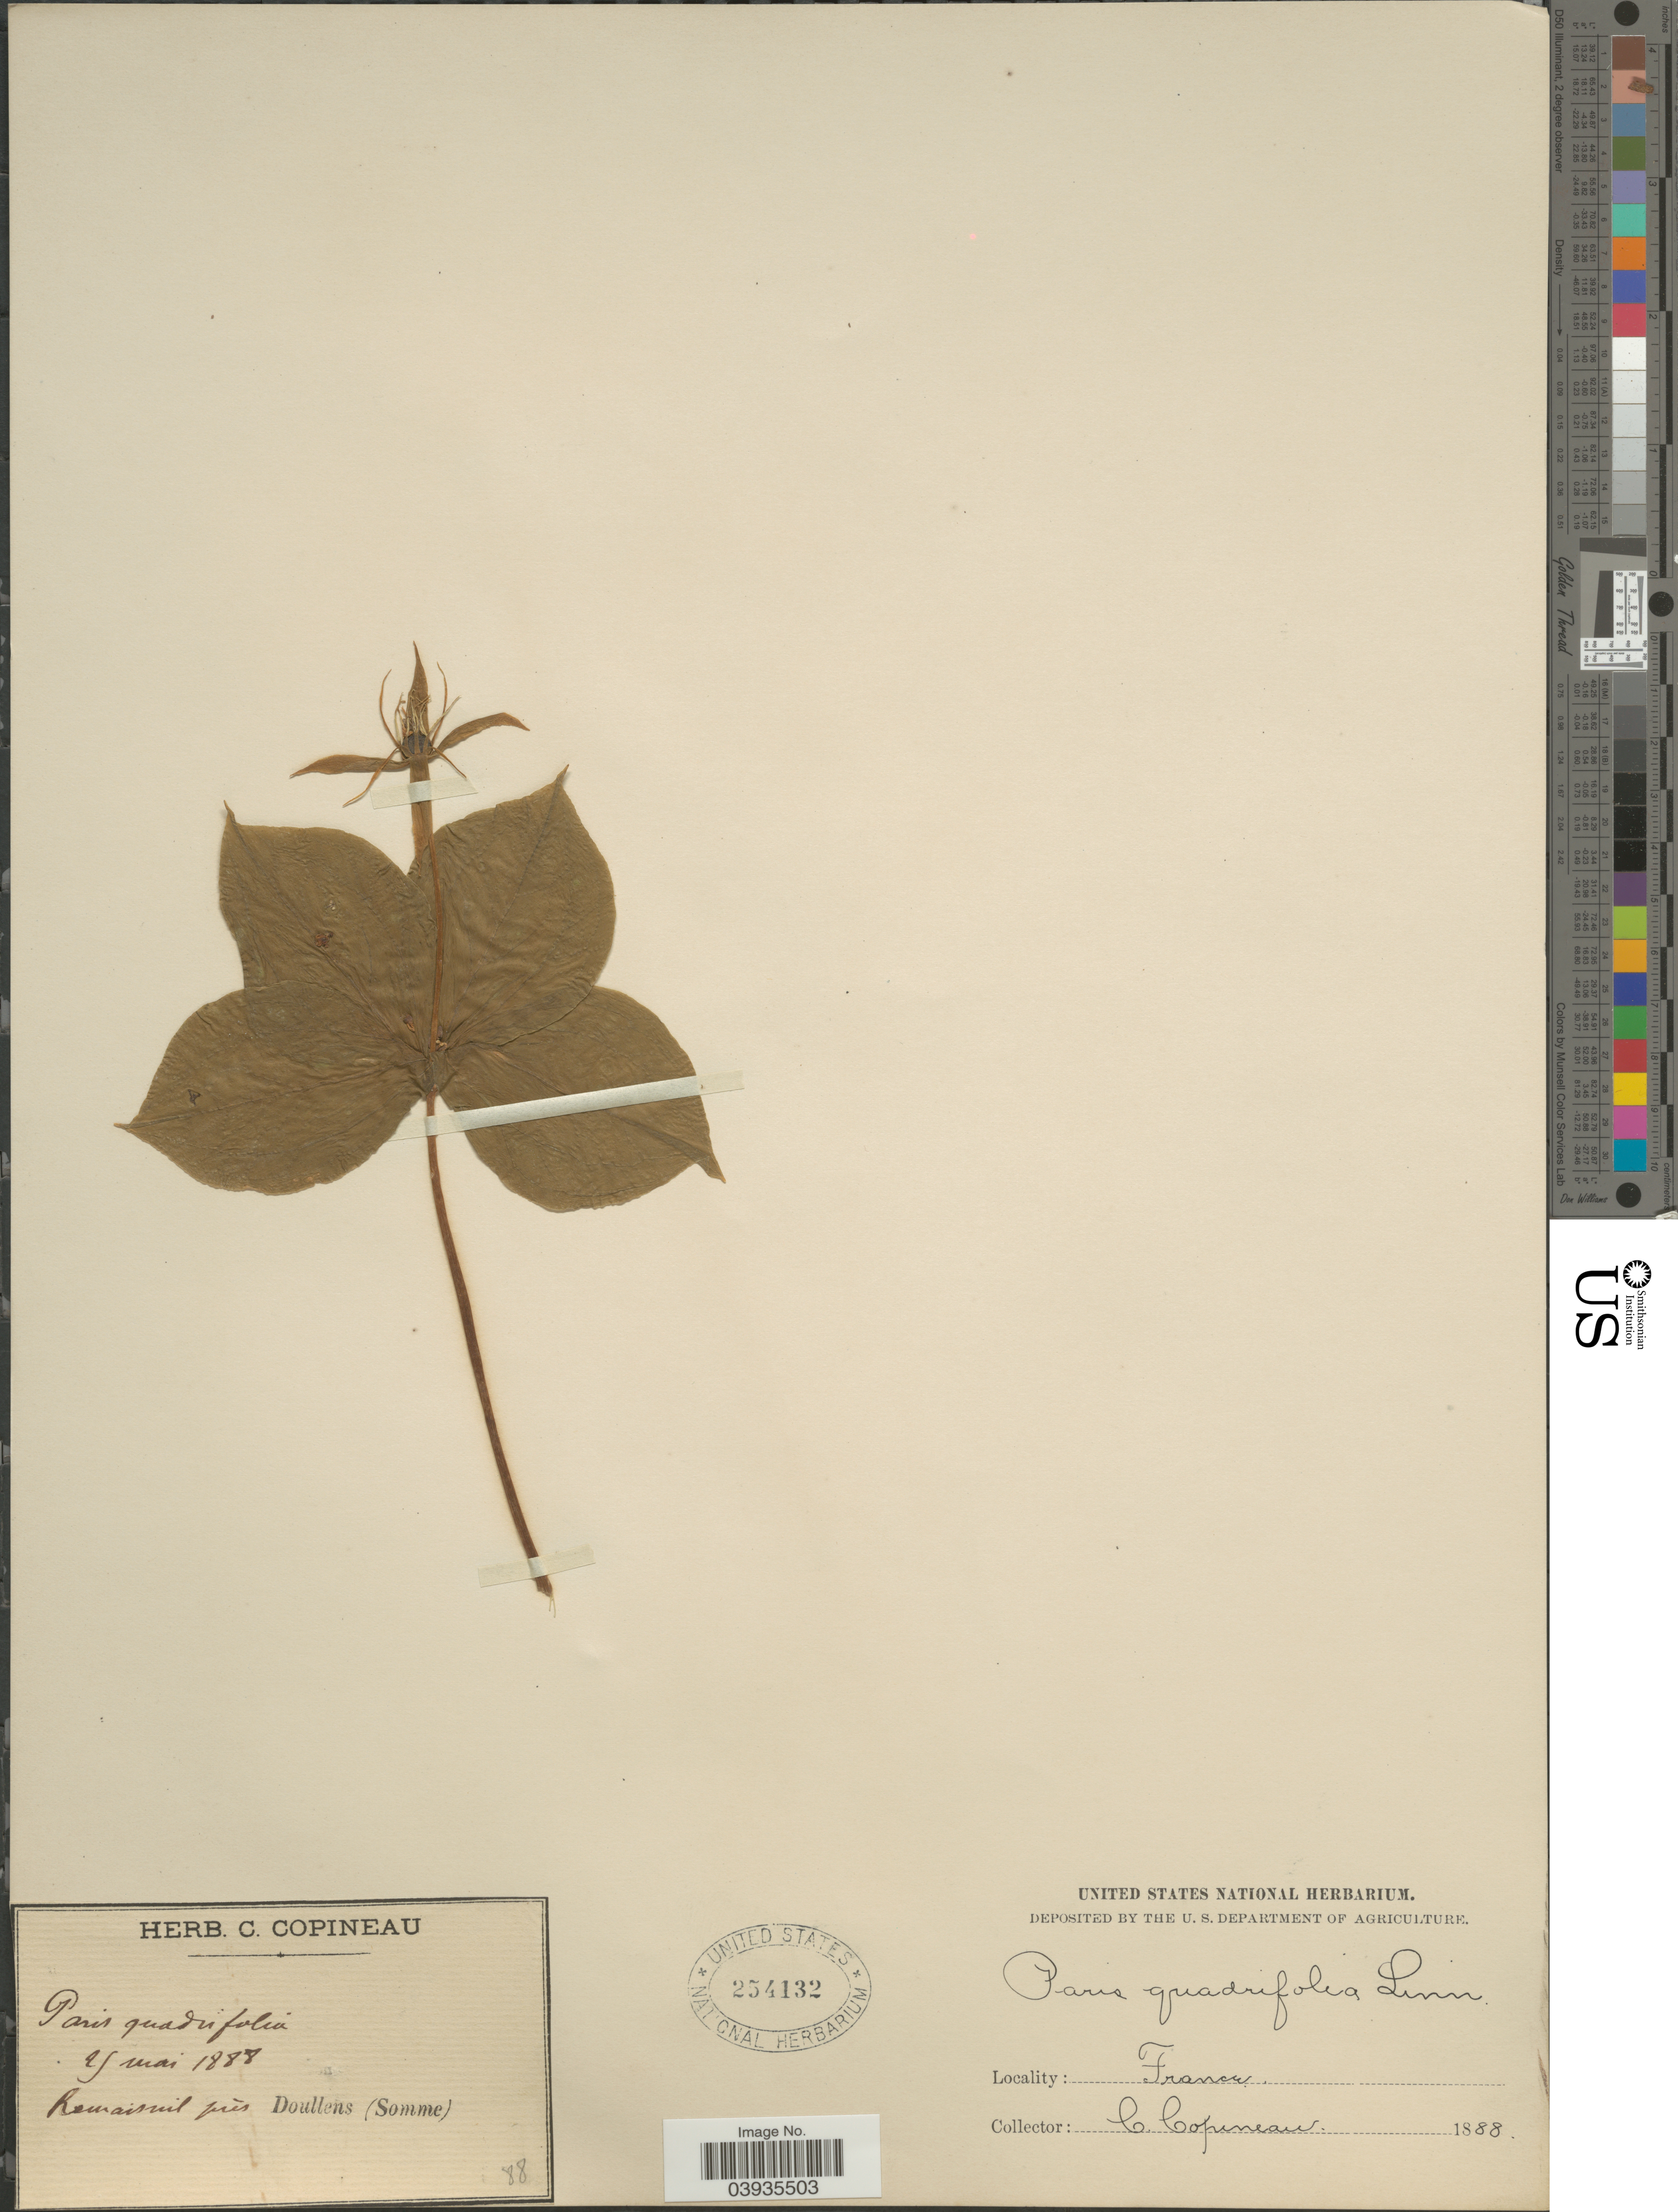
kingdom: Plantae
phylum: Tracheophyta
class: Liliopsida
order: Liliales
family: Melanthiaceae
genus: Paris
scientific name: Paris quadrifolia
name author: L.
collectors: C. Copineau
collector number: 88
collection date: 1888-05-25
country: France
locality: Remaisnil près Doullens (Somme).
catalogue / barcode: US 254132